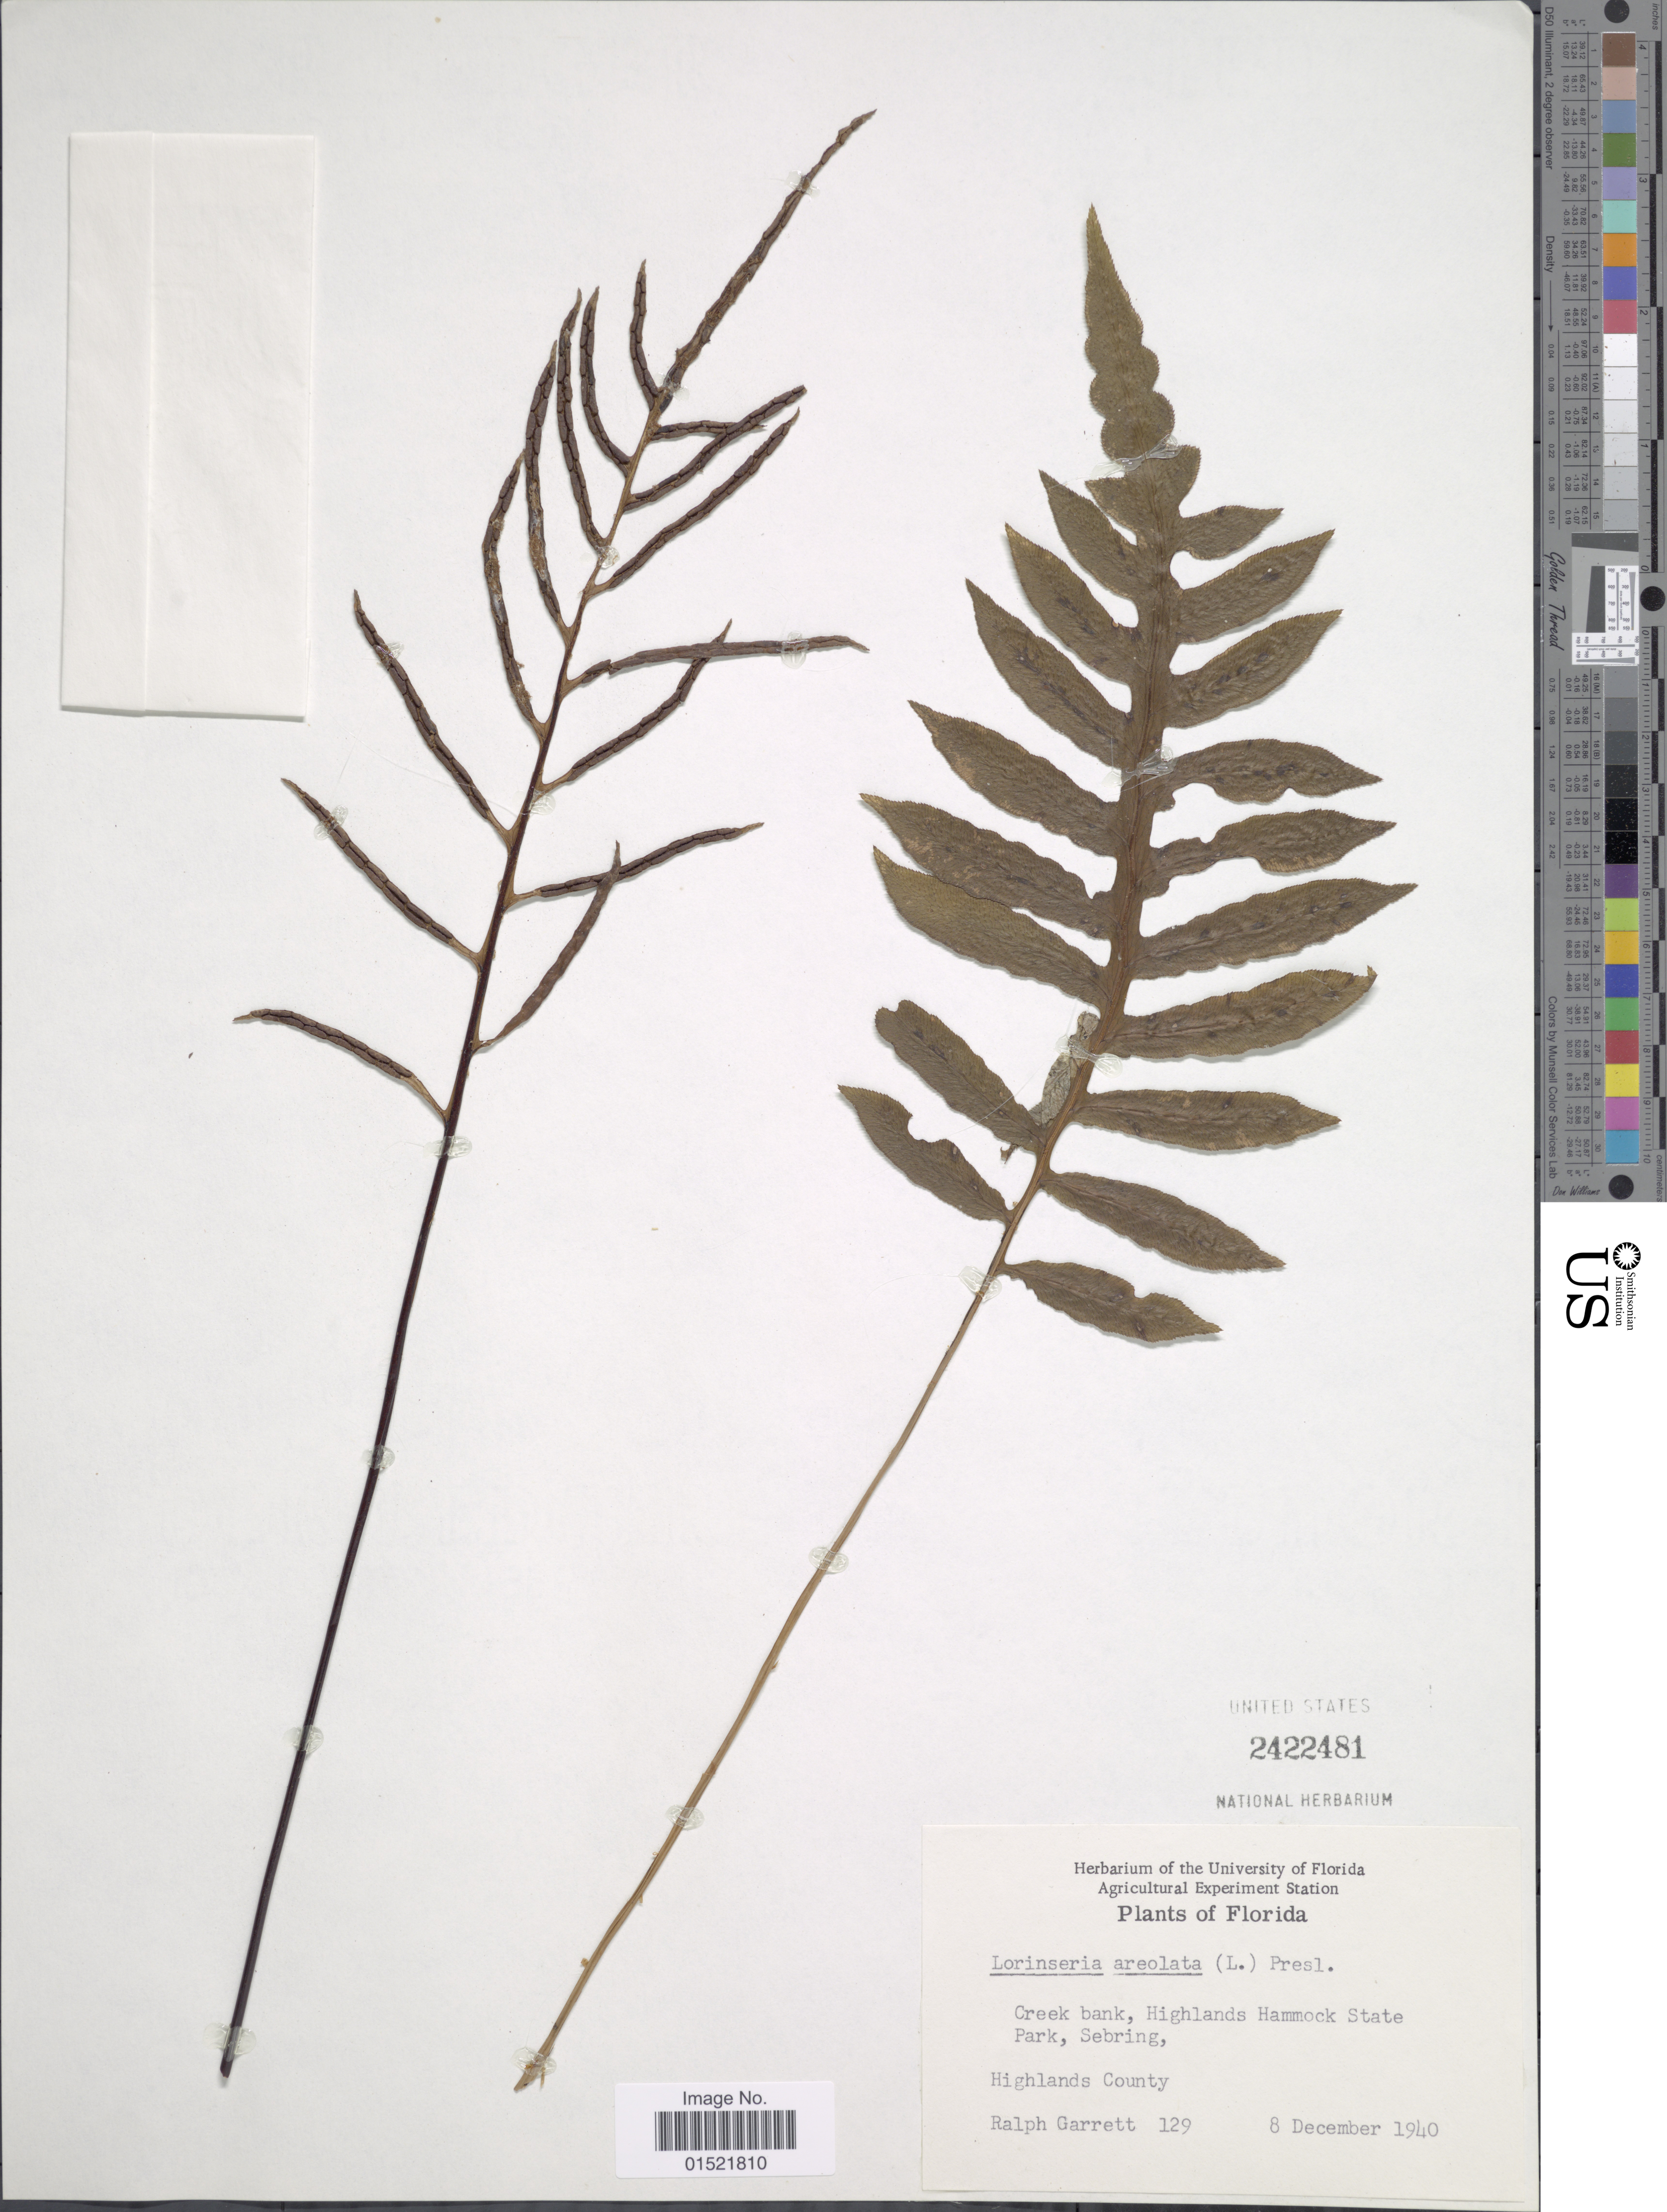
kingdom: Plantae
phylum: Tracheophyta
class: Polypodiopsida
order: Polypodiales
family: Blechnaceae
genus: Woodwardia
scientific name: Woodwardia areolata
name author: (L.) T. Moore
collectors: R. Garrett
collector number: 129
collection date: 1940-12-08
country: United States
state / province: Florida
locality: Creek bank, Highlands Hammock State Park, Sebring, Highlands County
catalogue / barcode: US 2422481